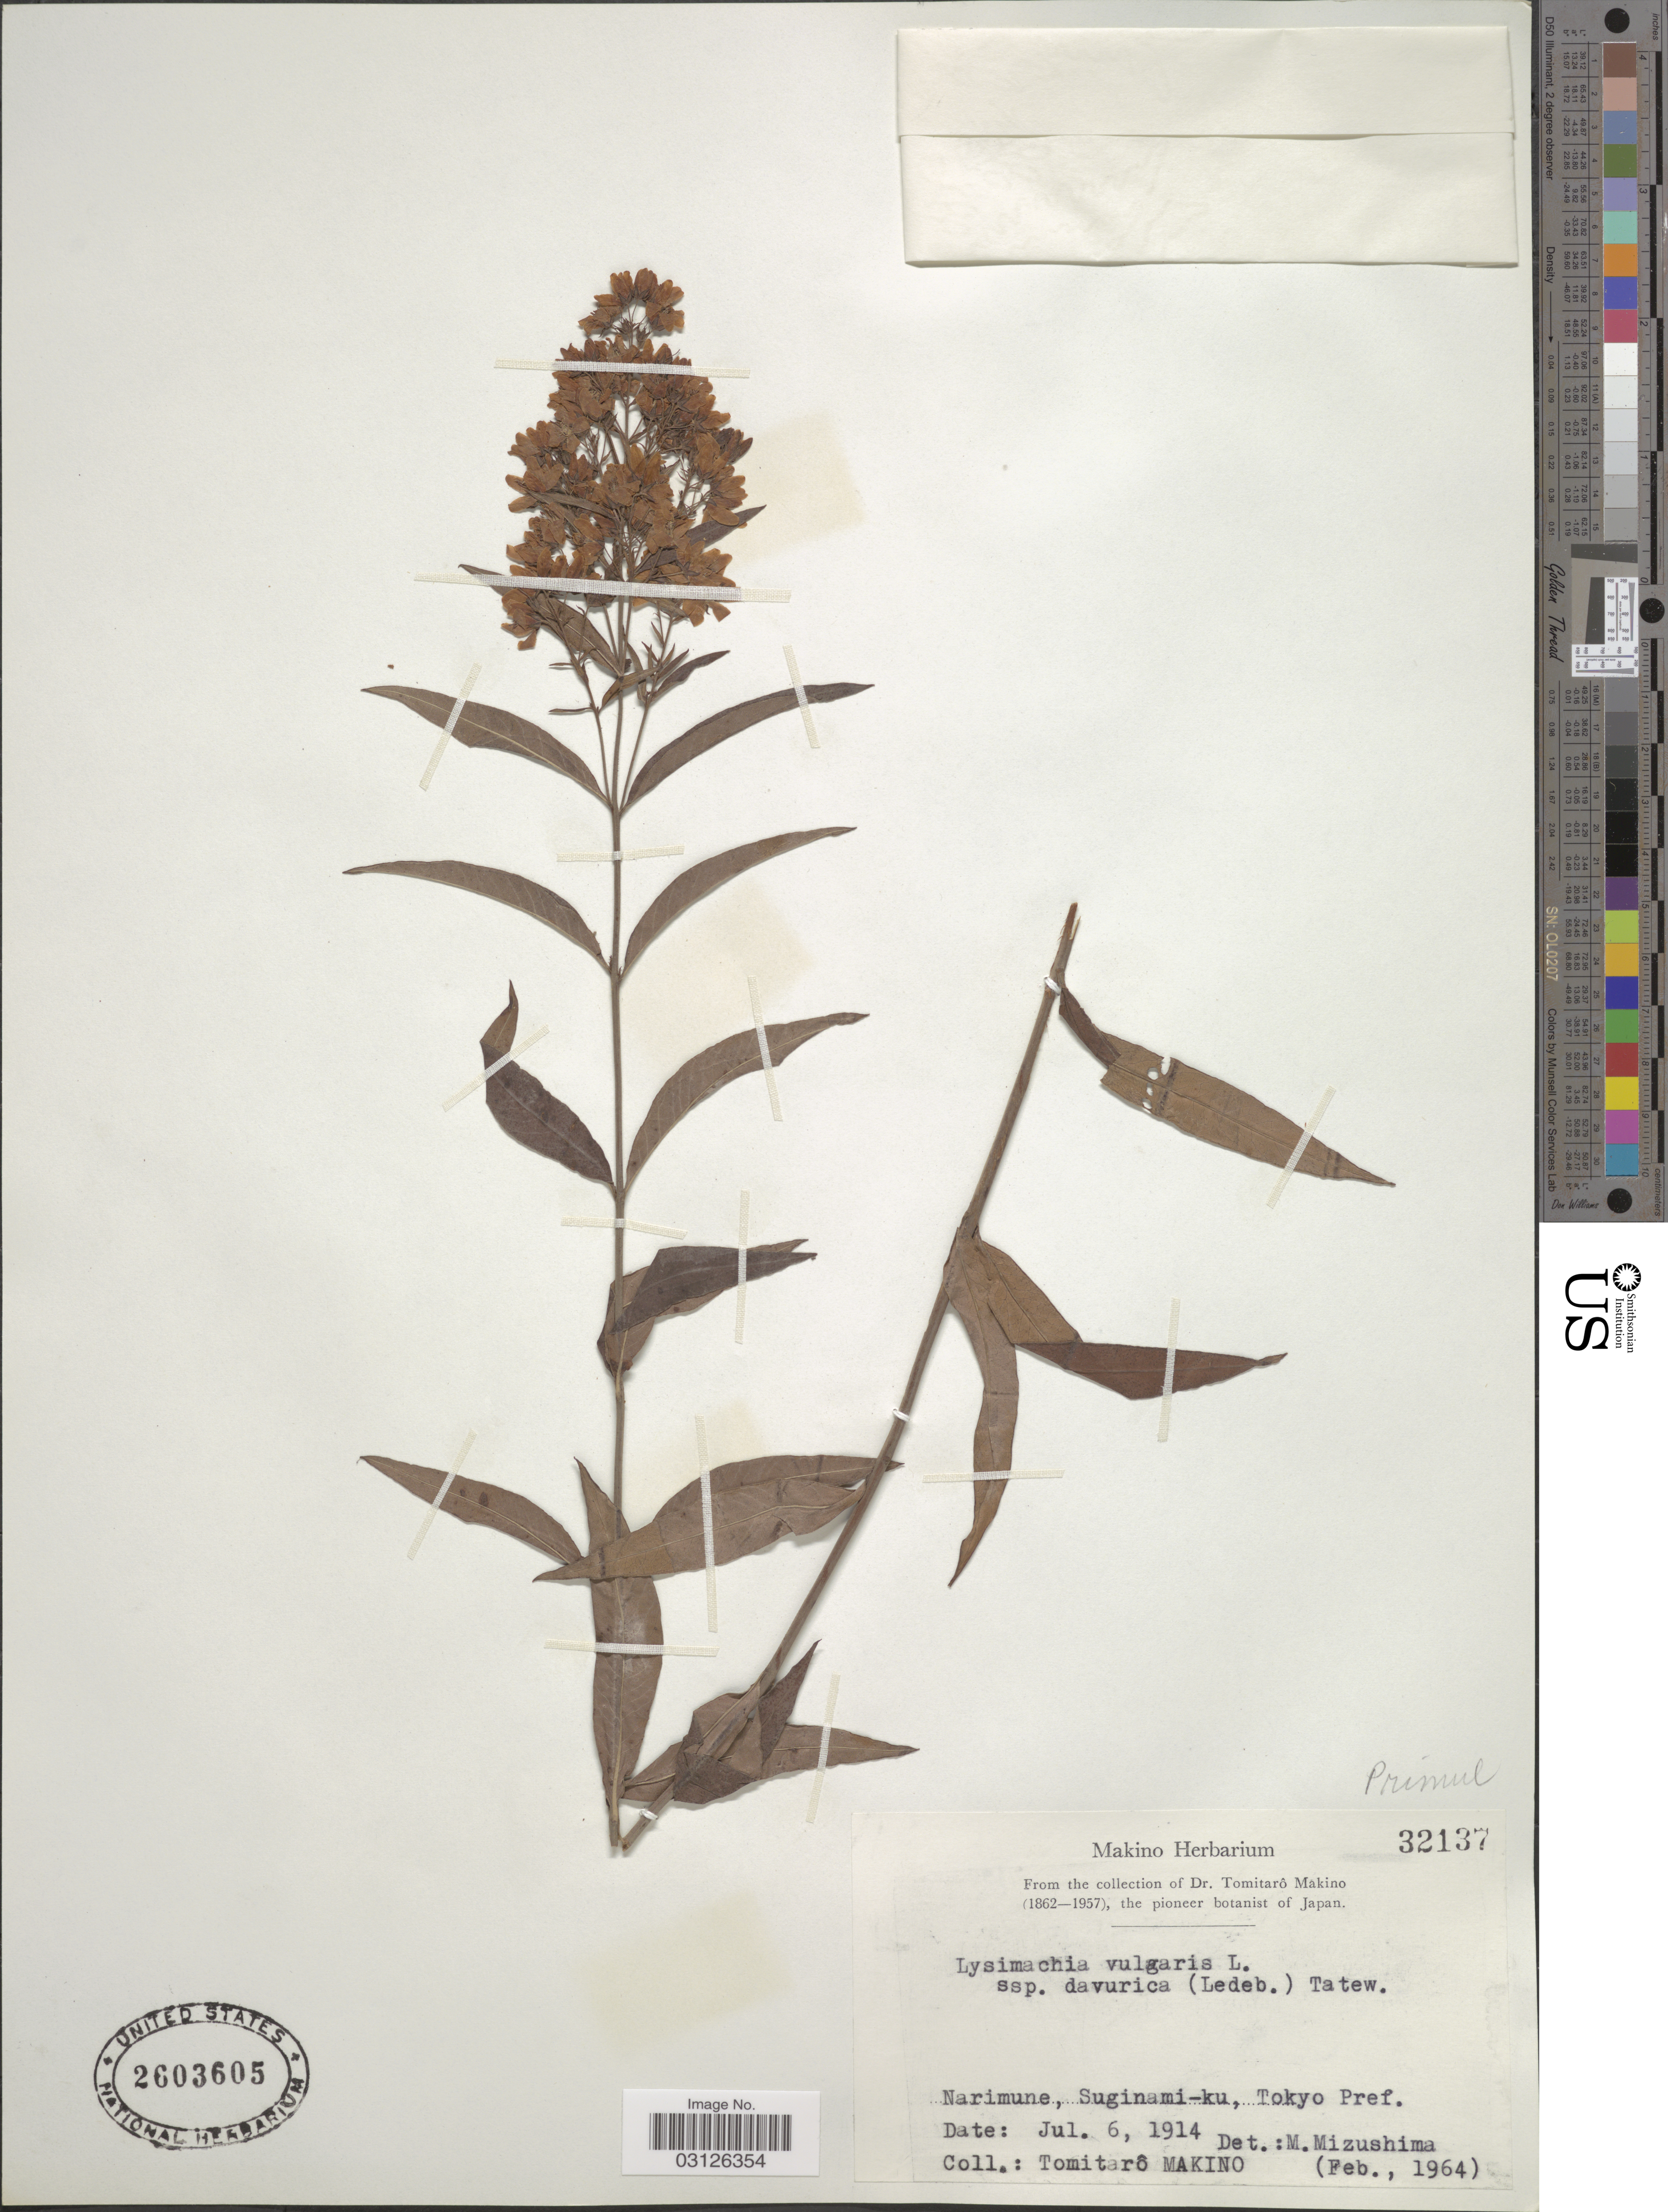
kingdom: Plantae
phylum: Tracheophyta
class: Magnoliopsida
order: Ericales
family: Primulaceae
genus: Lysimachia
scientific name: Lysimachia davurica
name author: Ledeb.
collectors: T. Makino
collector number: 32137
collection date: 1914-07-06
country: Japan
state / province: Tokyo, Federal City of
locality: Narimune, Suginami-ku, Tokyo Pref.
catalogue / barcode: US 2603605